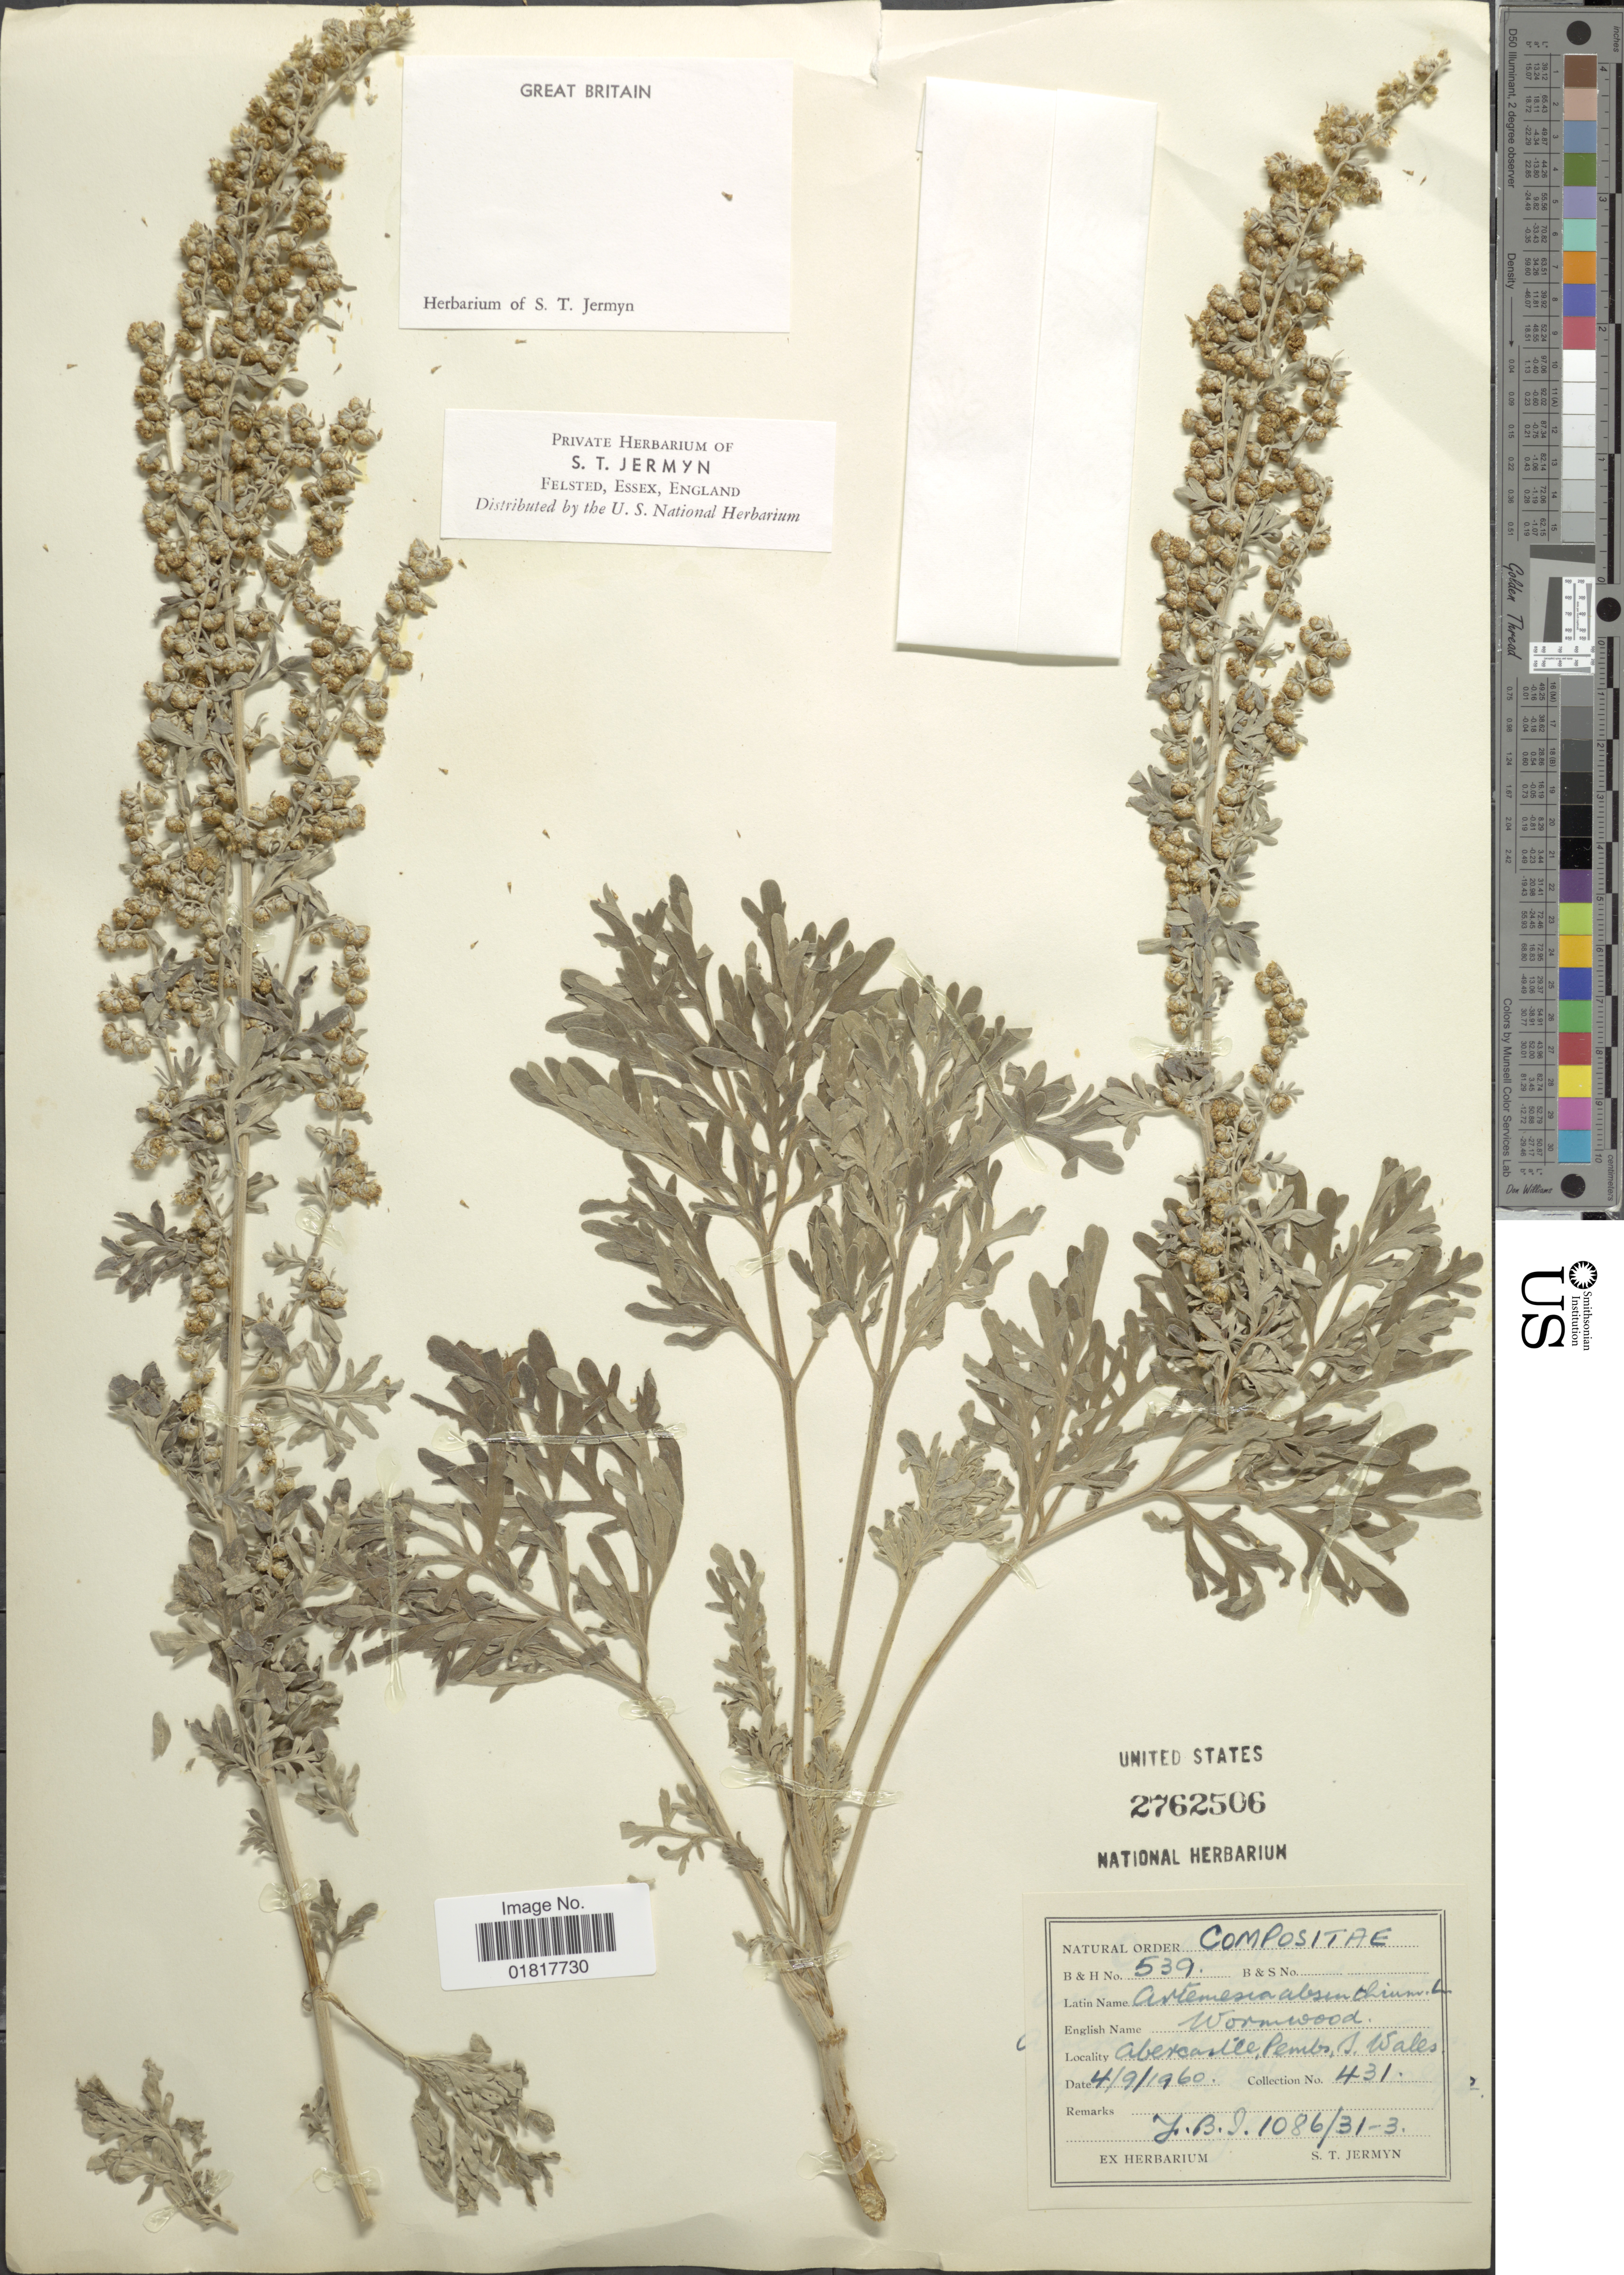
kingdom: Plantae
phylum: Tracheophyta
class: Magnoliopsida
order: Asterales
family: Asteraceae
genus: Artemisia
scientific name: Artemisia absinthium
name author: L.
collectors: S. Jermyn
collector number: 431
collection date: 1960-09-04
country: United Kingdom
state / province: Wales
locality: Wornwood, Abercastle, pembs, S. Wales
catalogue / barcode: US 2762506